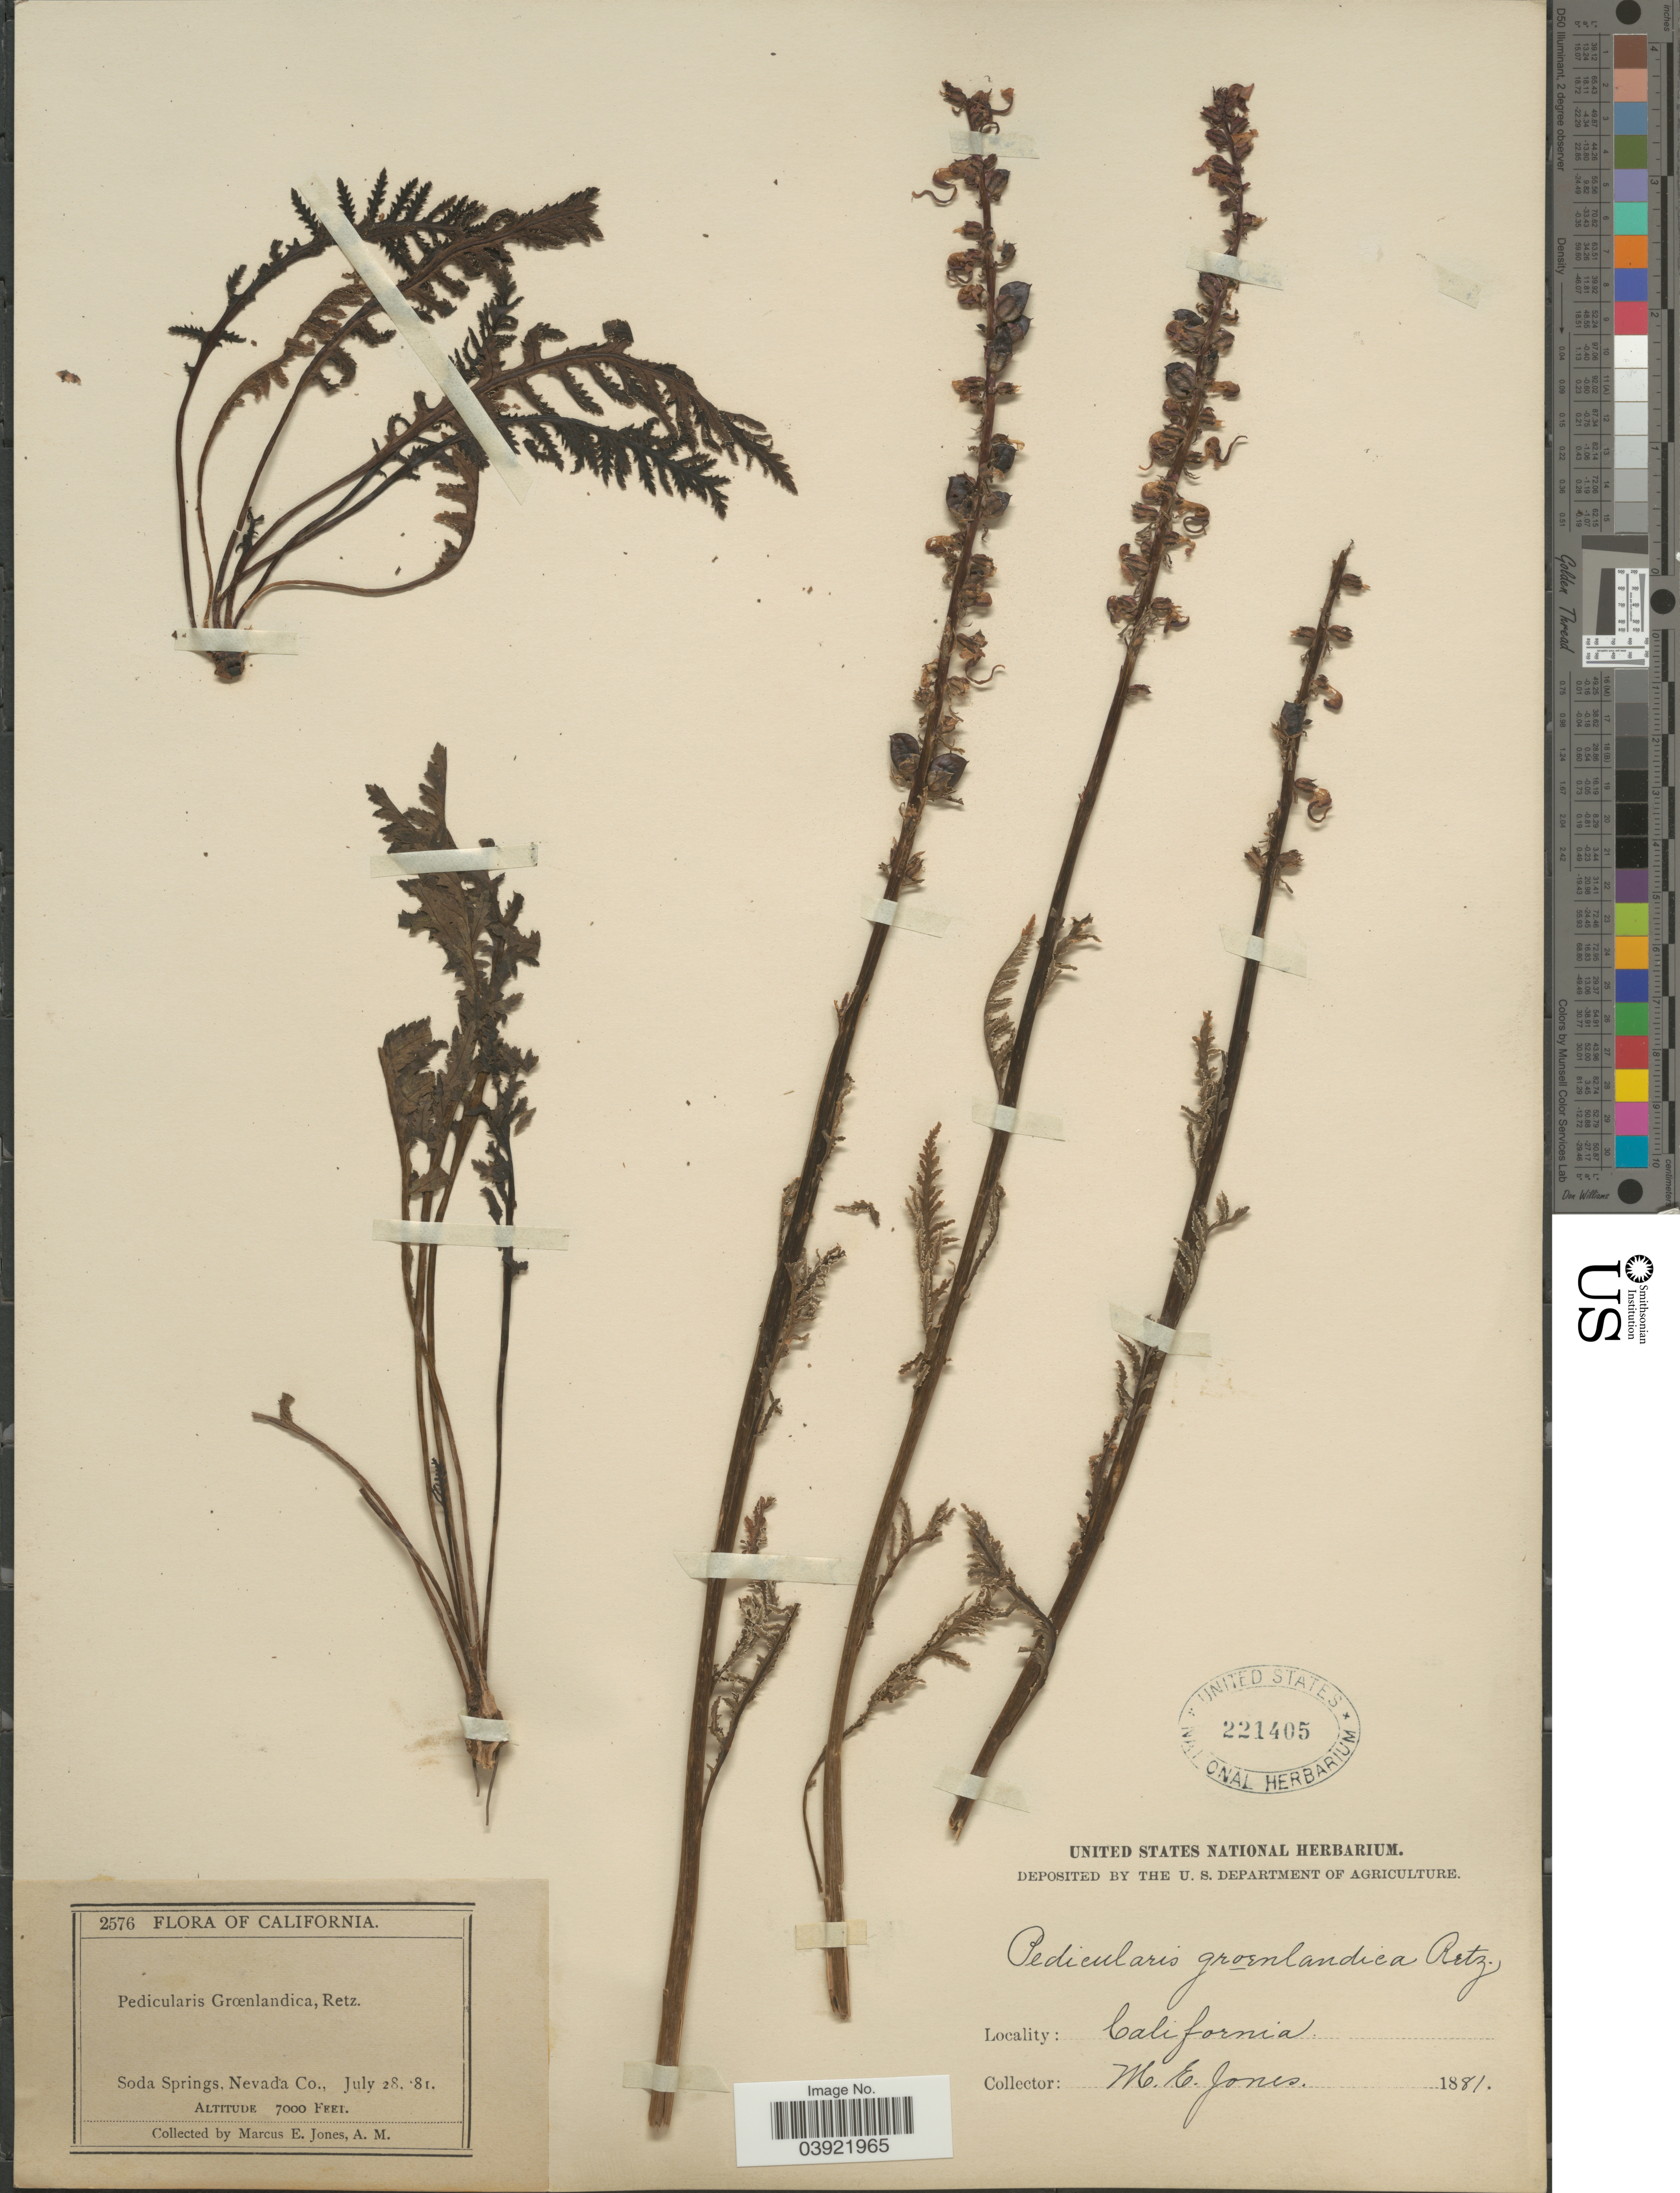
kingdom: Plantae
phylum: Tracheophyta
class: Magnoliopsida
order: Lamiales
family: Orobanchaceae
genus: Pedicularis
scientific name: Pedicularis groenlandica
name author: Retz.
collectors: M. E. Jones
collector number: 2576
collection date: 1881-07-28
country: United States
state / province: California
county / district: Nevada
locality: Soda Springs, Nevada Co.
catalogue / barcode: US 221405